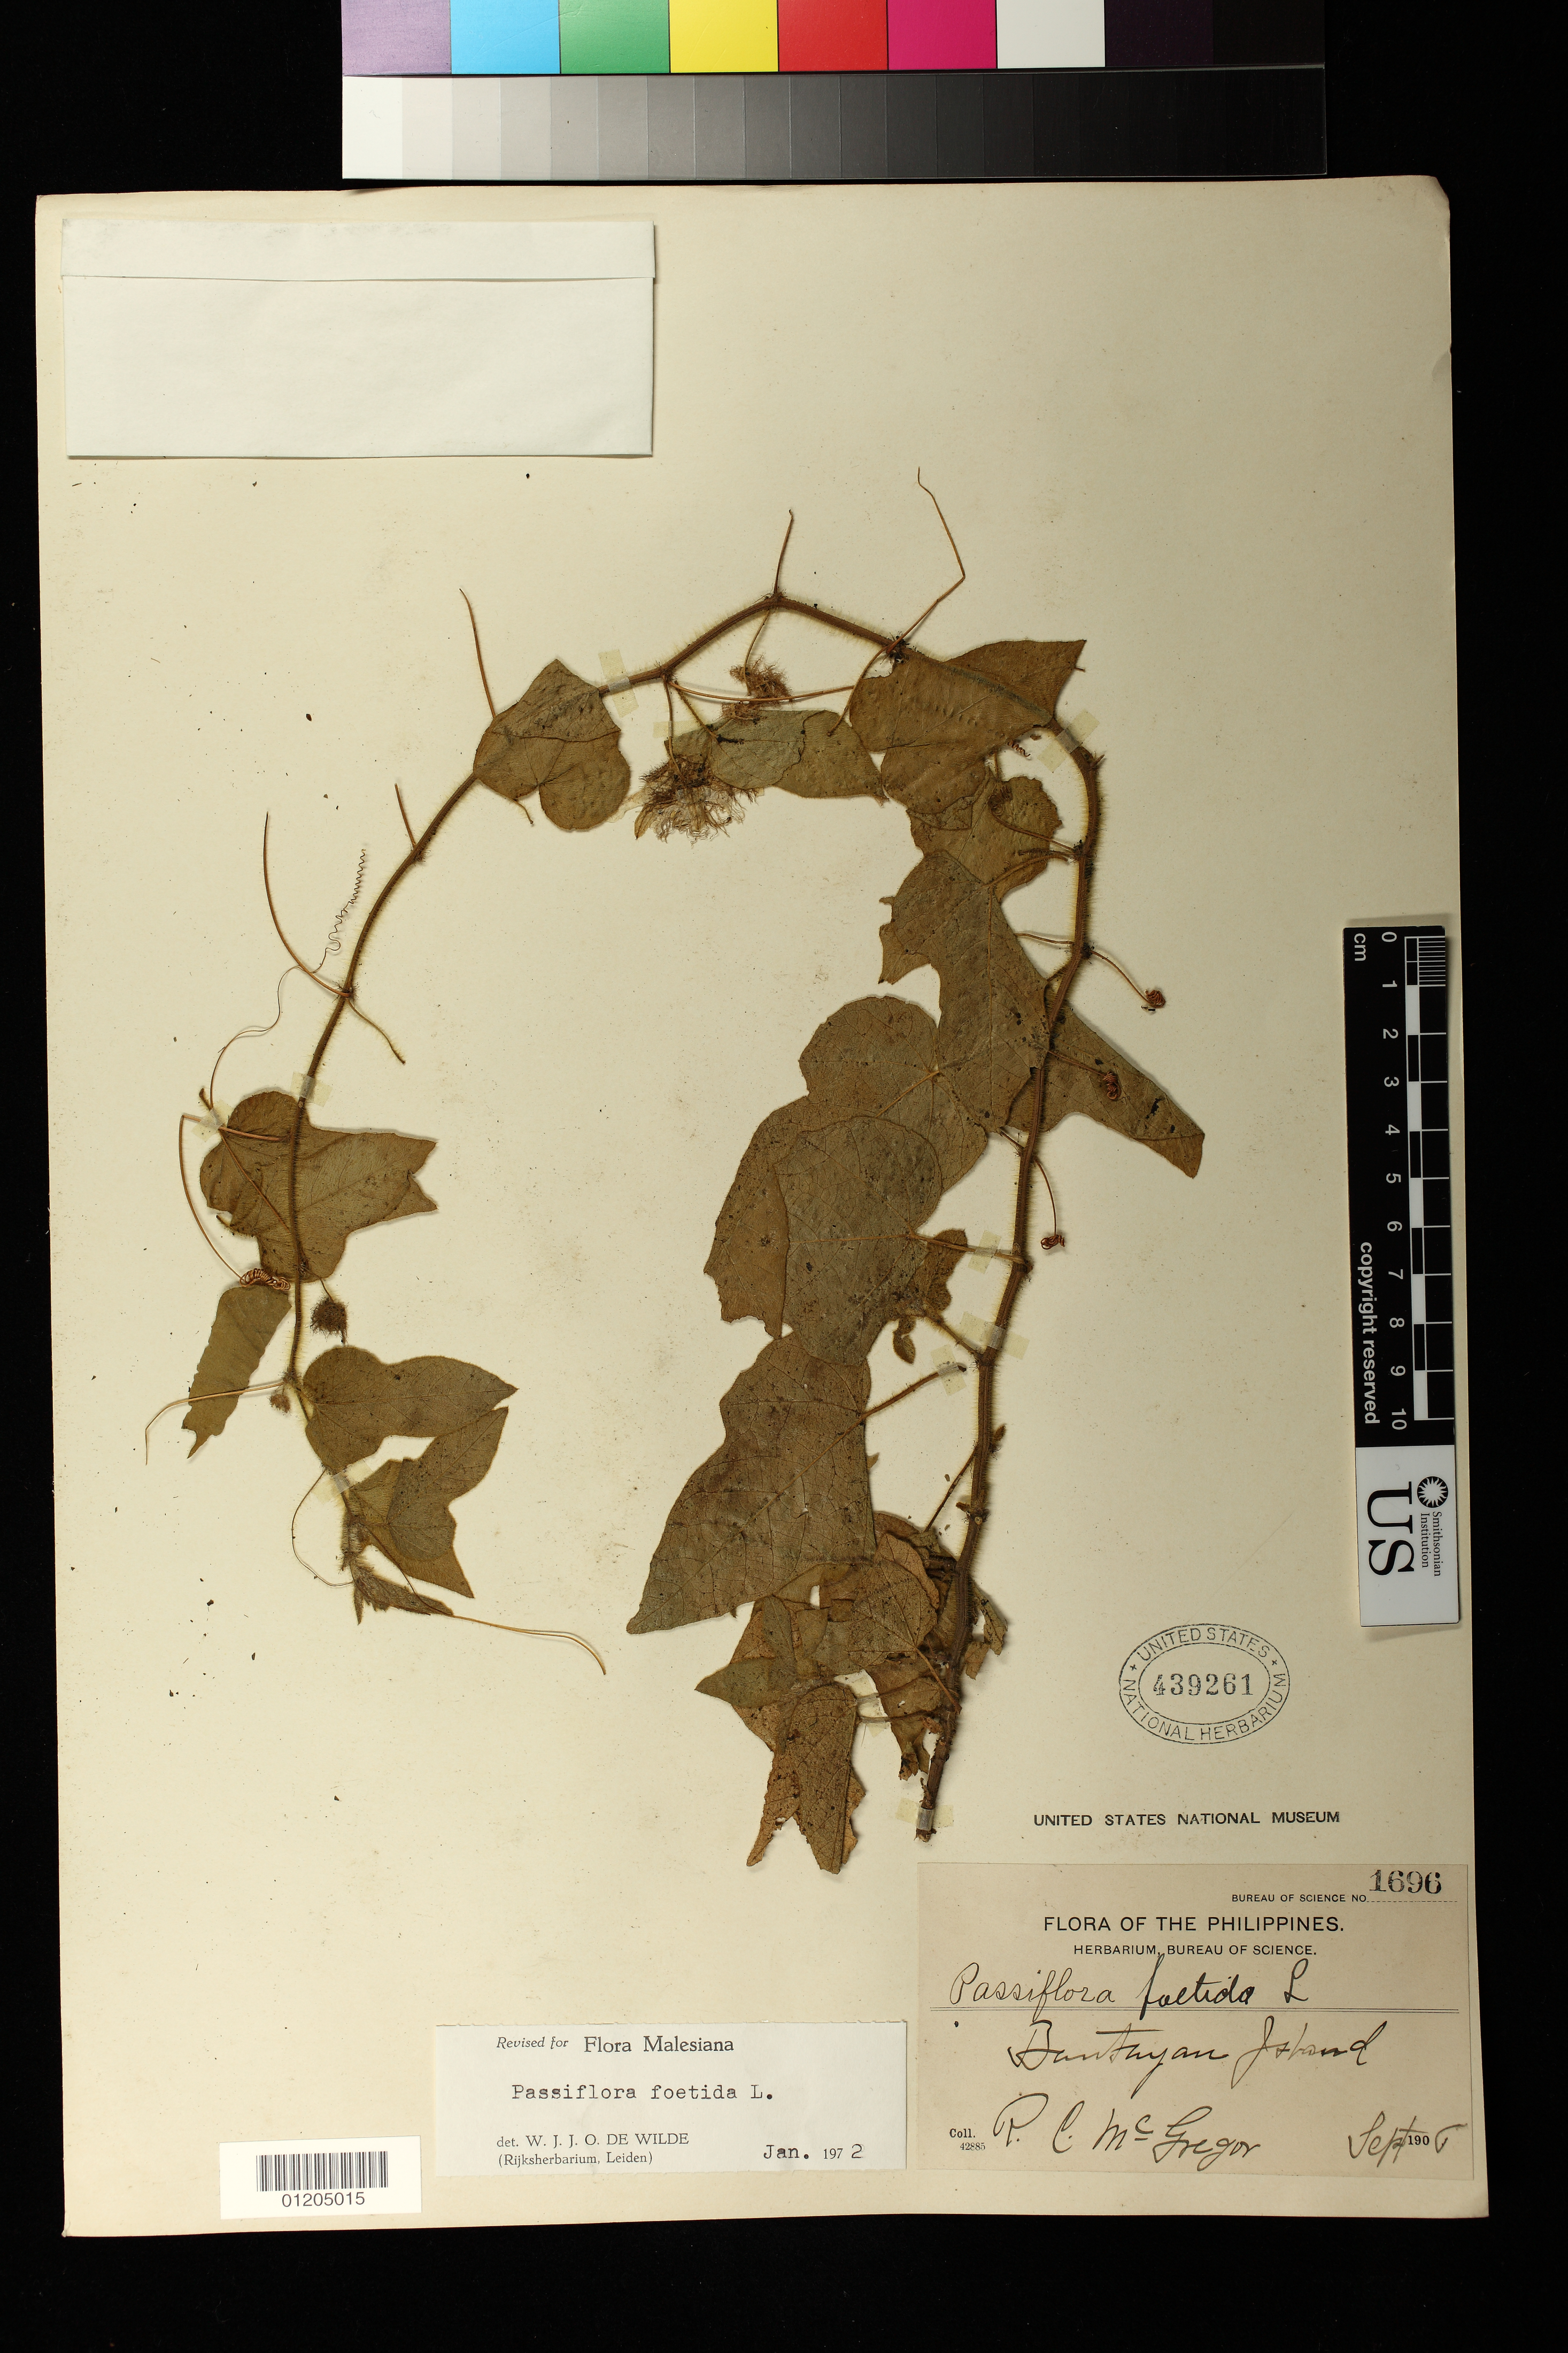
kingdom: Plantae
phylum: Tracheophyta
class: Magnoliopsida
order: Malpighiales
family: Passifloraceae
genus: Passiflora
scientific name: Passiflora foetida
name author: L.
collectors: P. McGregor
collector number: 42885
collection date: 1906-09-01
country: Philippines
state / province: Central Visayas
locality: Bantayan Island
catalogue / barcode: US 439261